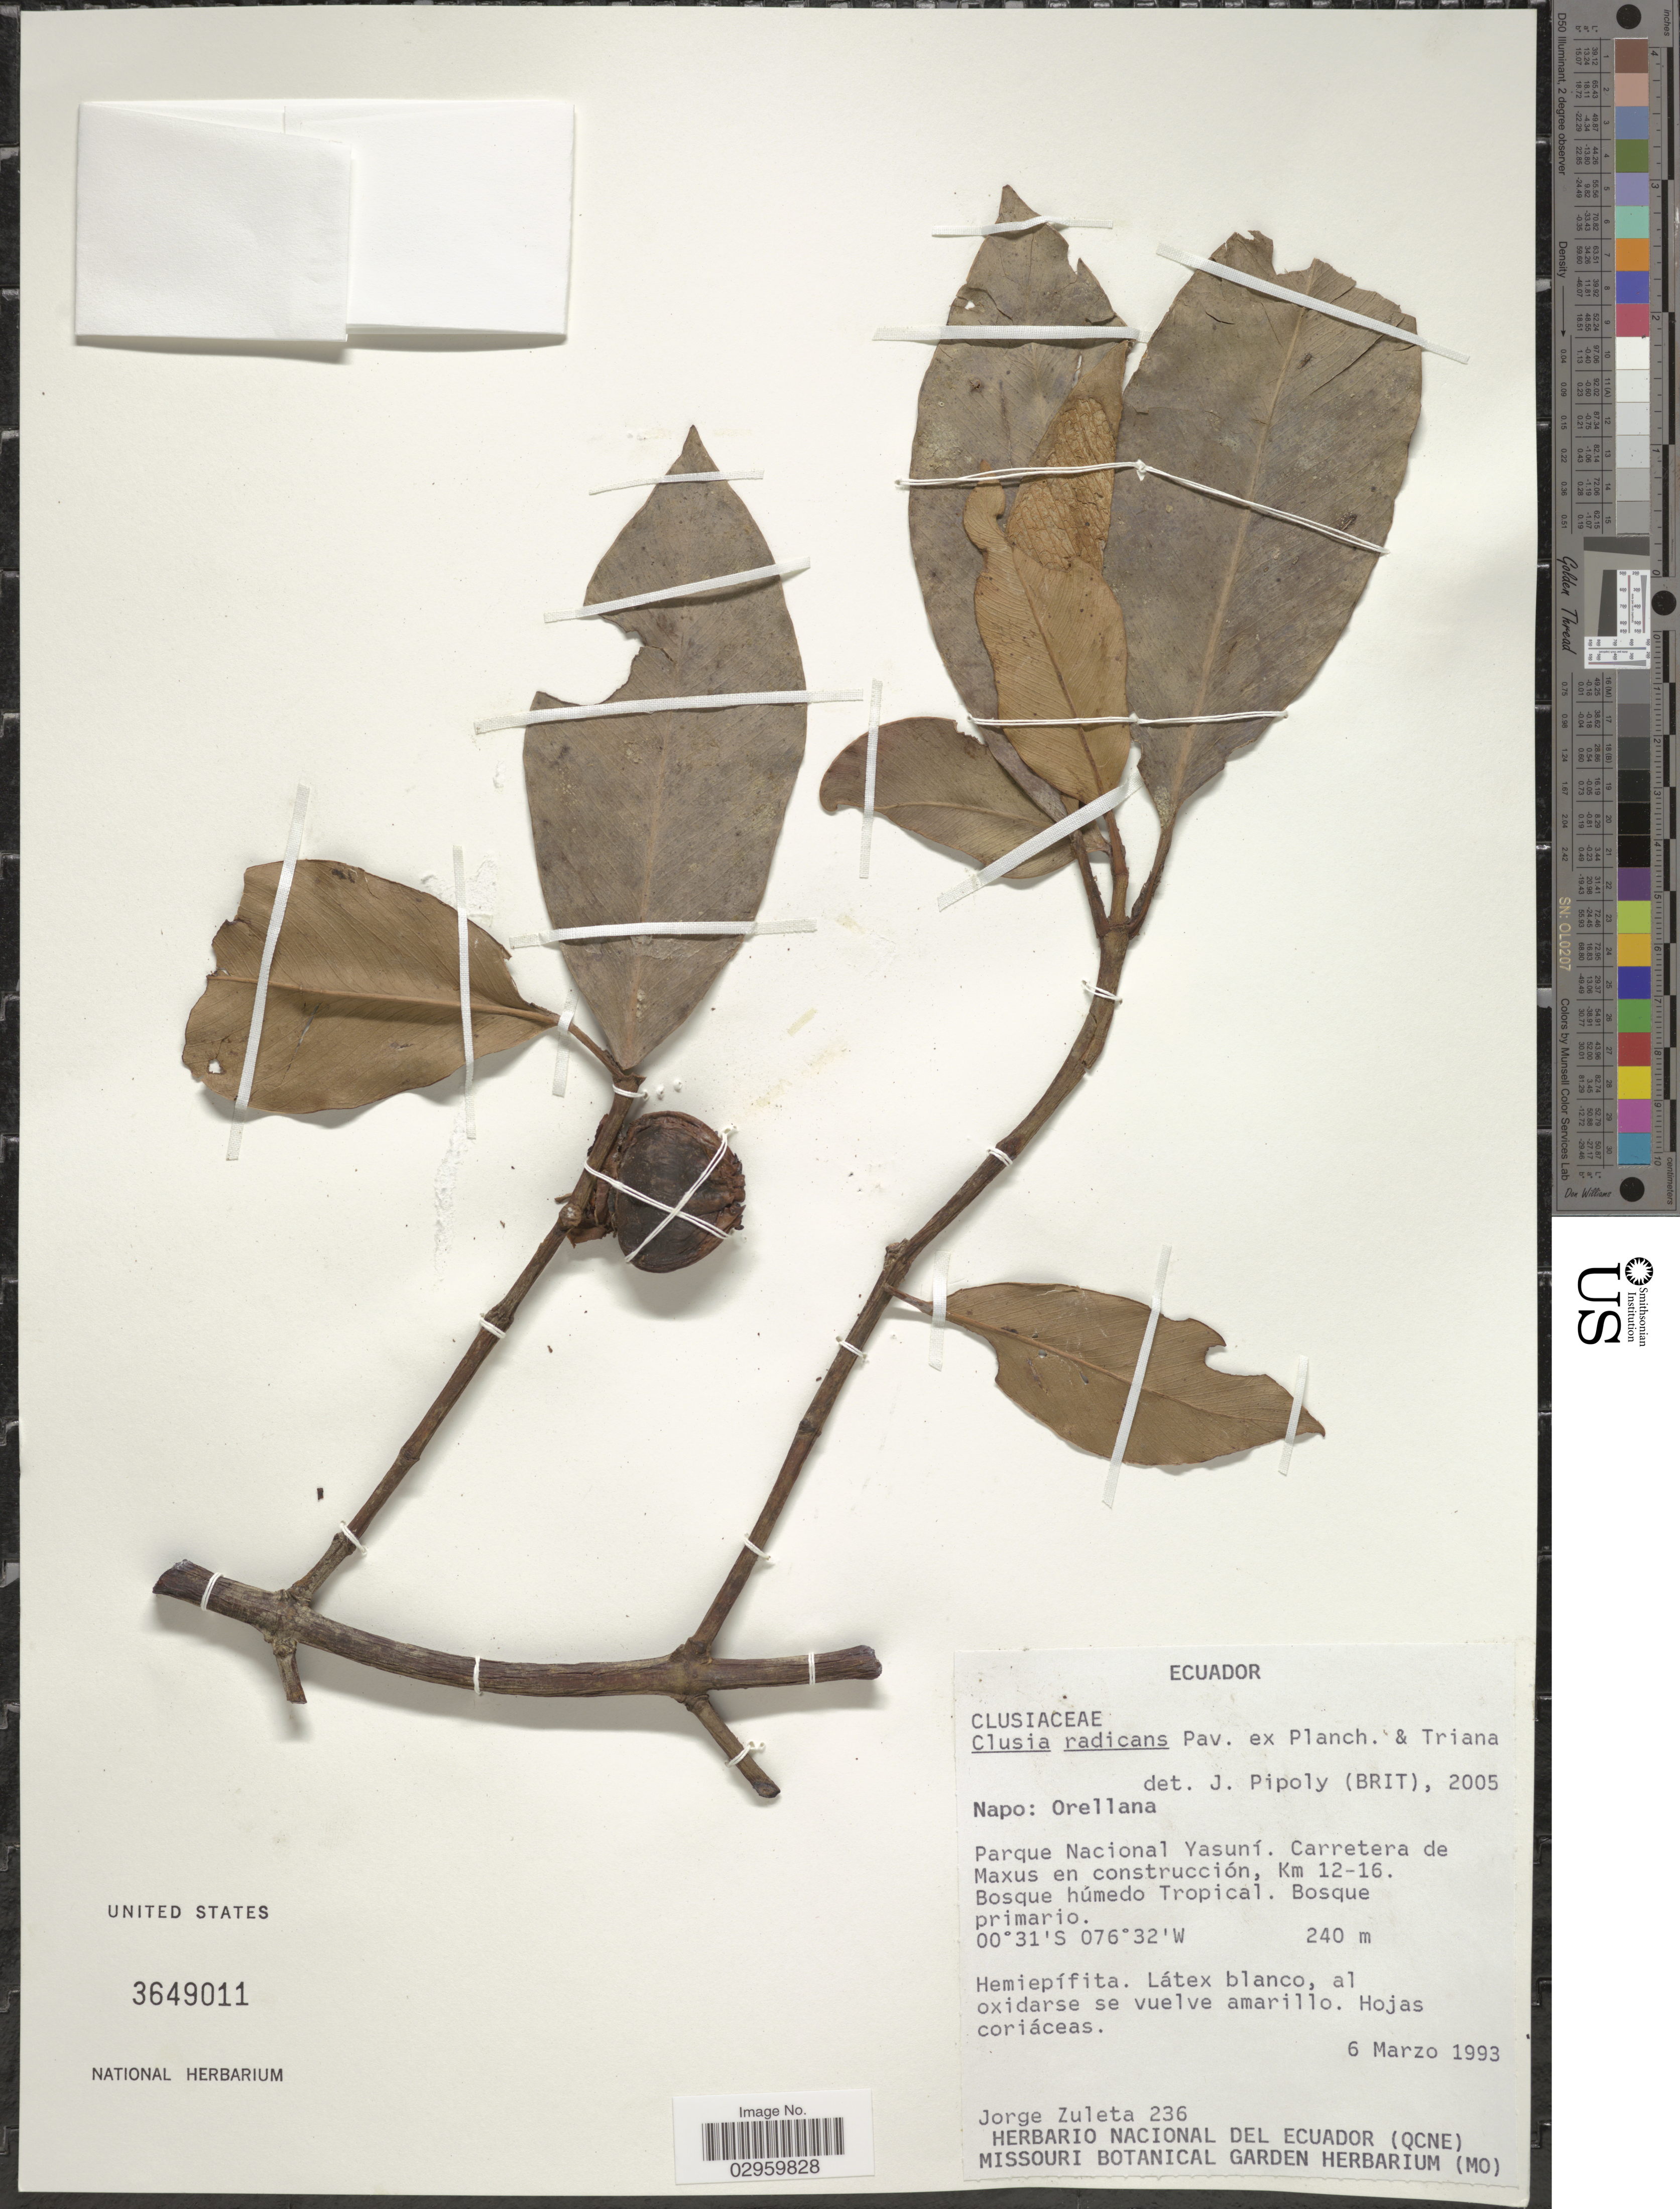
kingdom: Plantae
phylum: Tracheophyta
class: Magnoliopsida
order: Malpighiales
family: Clusiaceae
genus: Clusia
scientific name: Clusia radicans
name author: Pav. ex Planch. & Triana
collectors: J. Zuleta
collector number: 236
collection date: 1993-03-06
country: Ecuador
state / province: Napo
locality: Orellana, Parque Nacional Yasuní, Carretera de Maxus en construcción, Km 12-16.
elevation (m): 240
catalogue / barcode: US 3649011